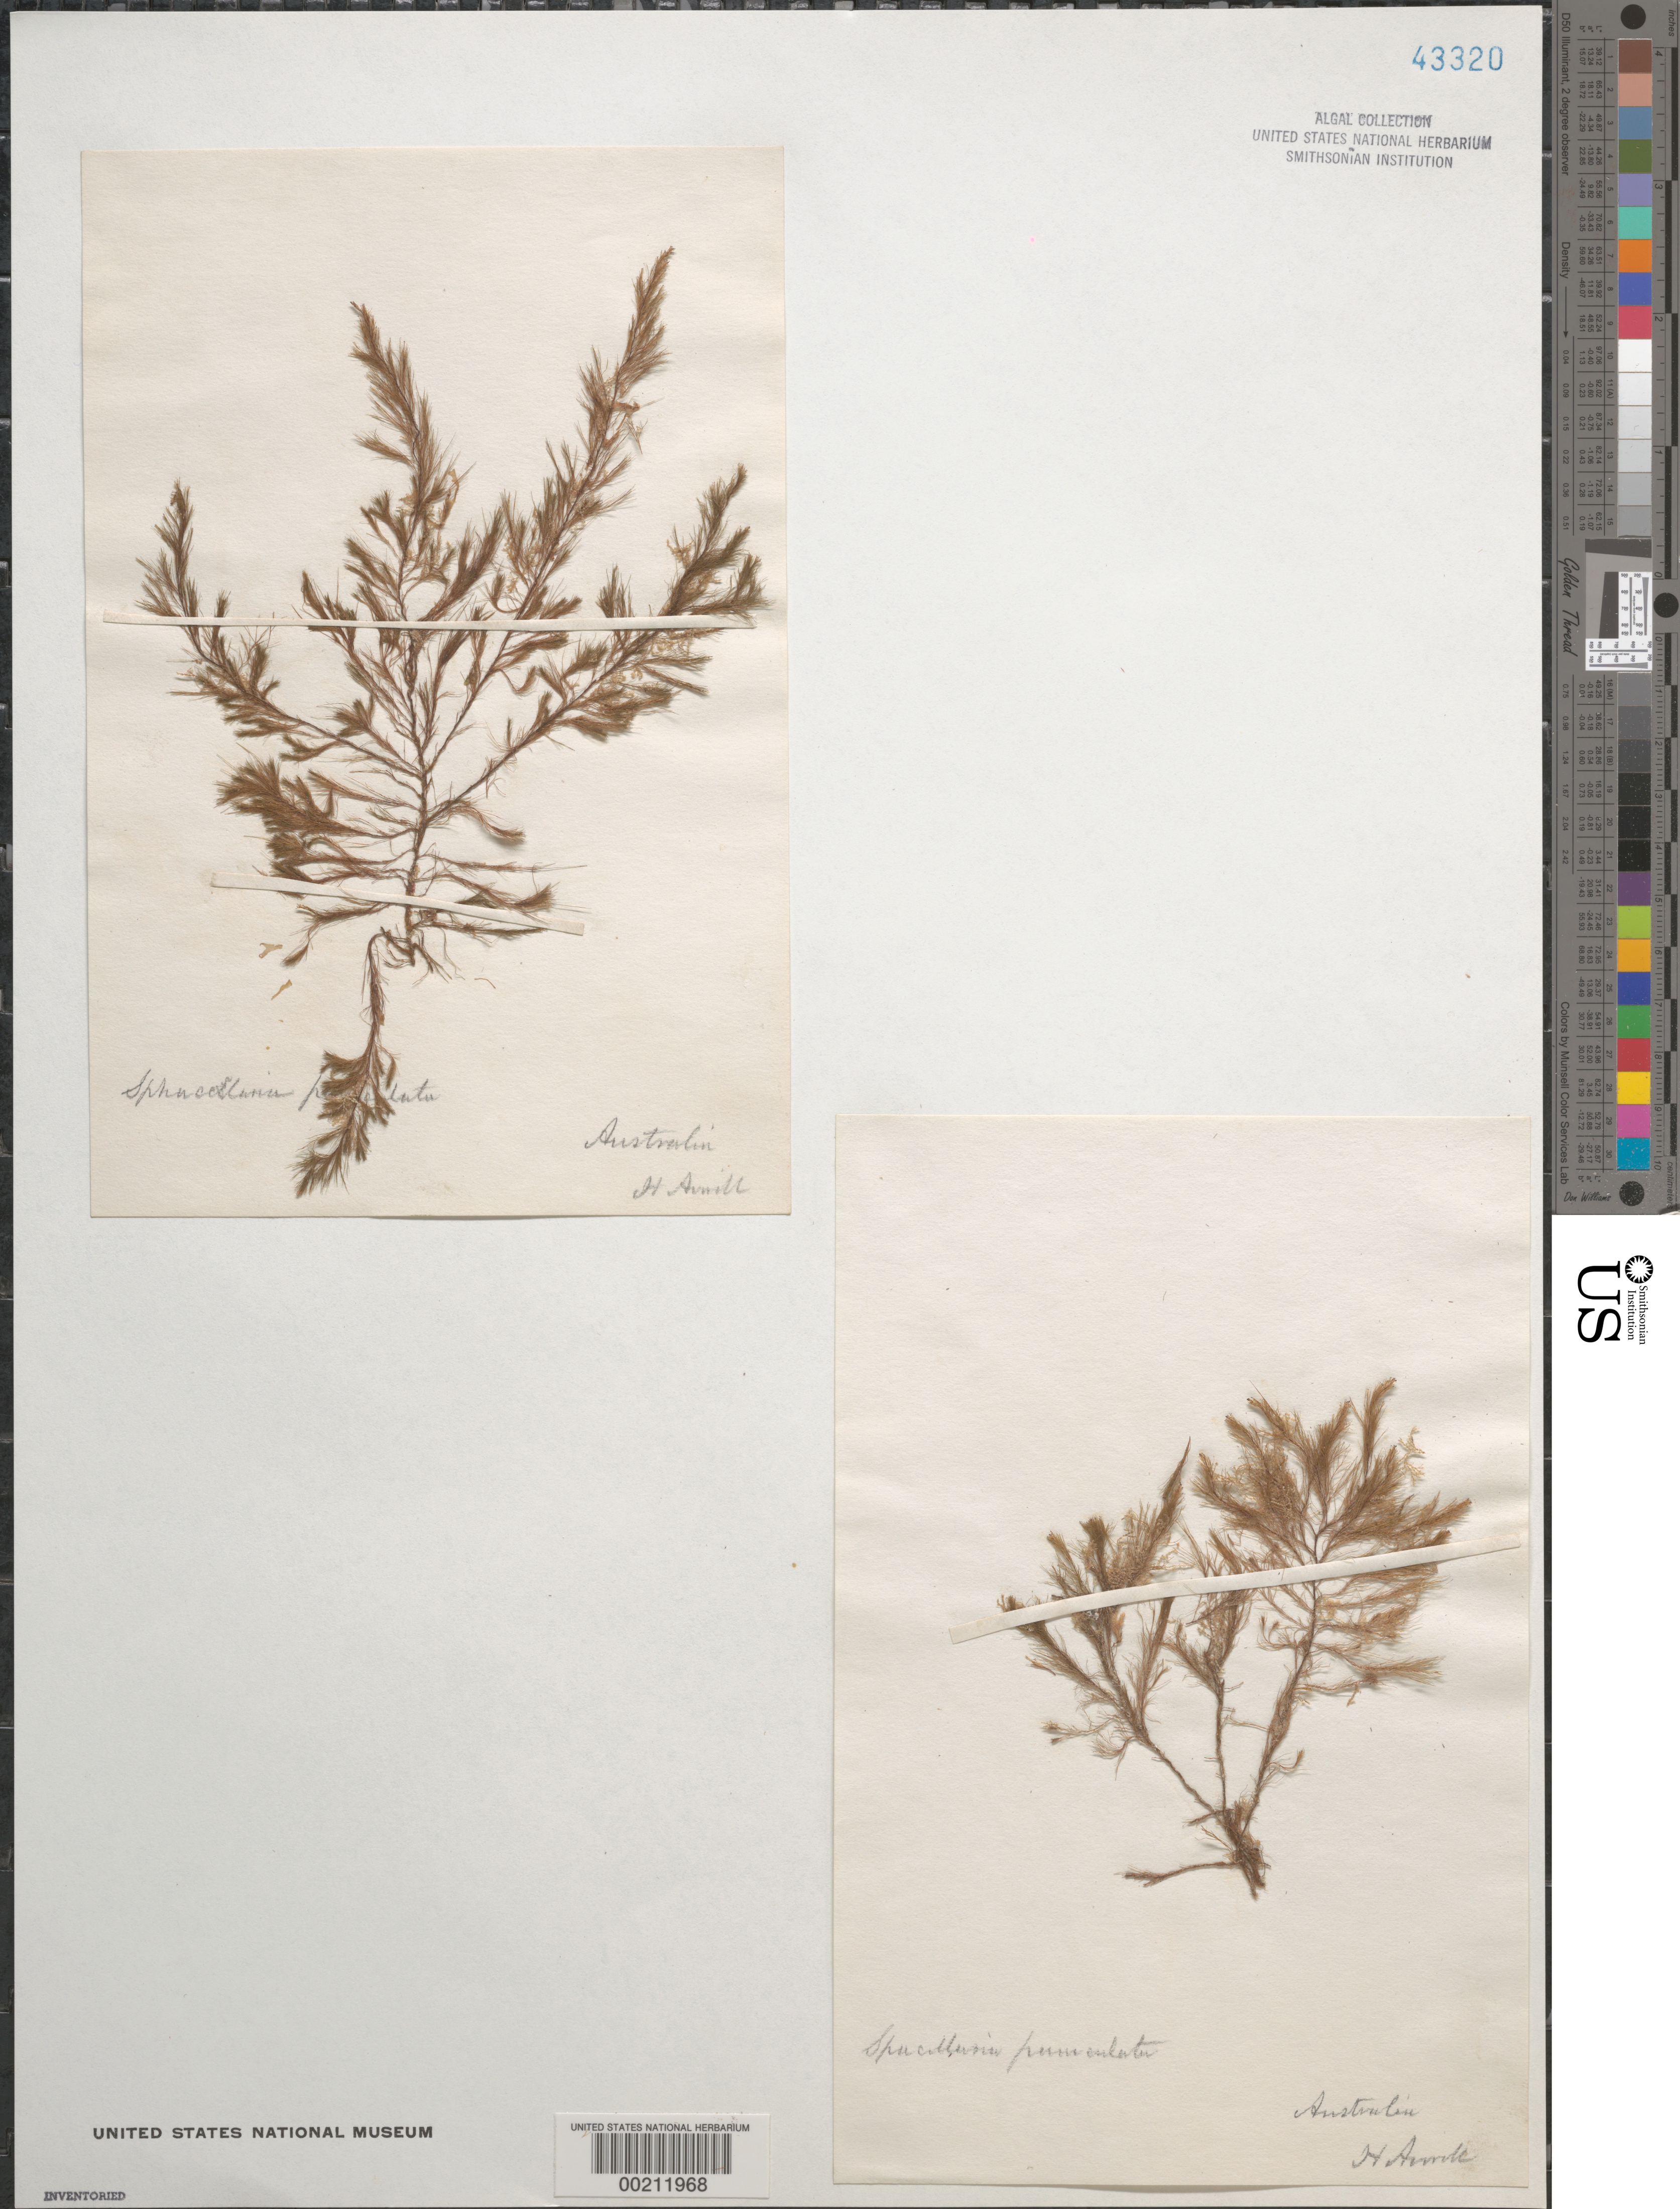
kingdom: Chromista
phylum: Ochrophyta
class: Phaeophyceae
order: Sphacelariales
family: Stypocaulaceae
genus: Halopteris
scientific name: Halopteris paniculata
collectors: H. Averill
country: Australia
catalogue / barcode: US 43320